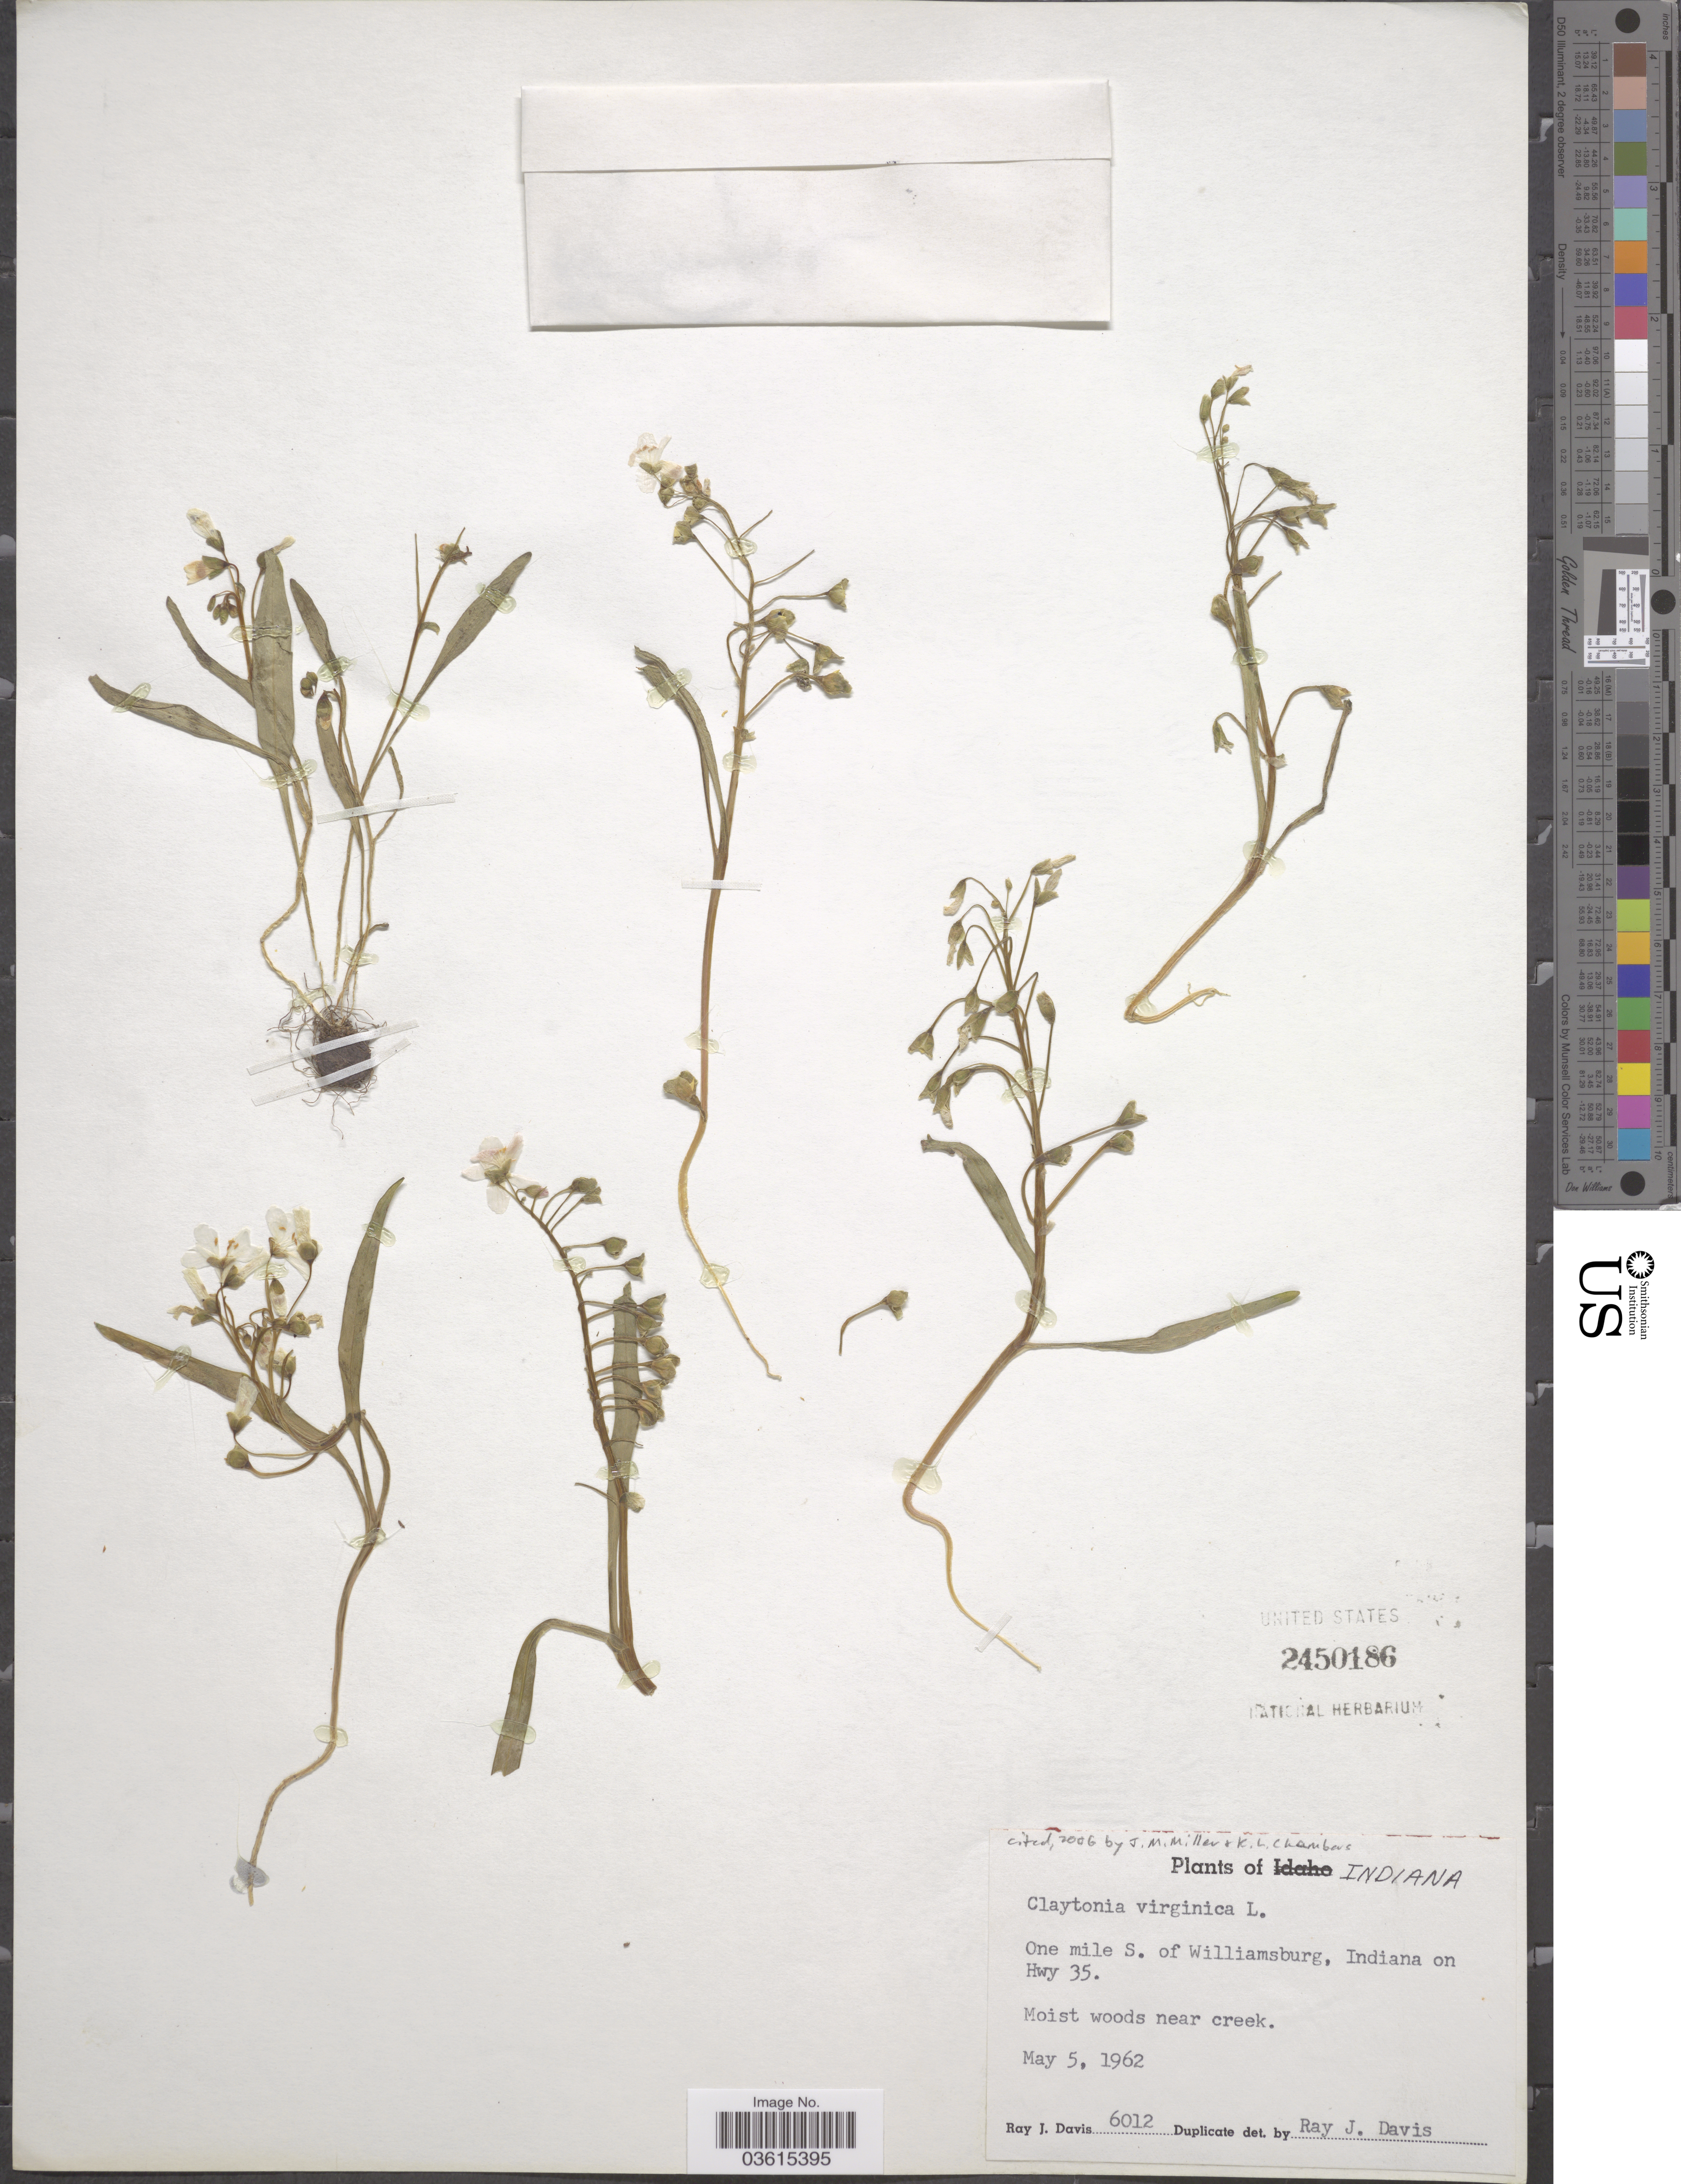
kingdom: Plantae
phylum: Tracheophyta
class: Magnoliopsida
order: Caryophyllales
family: Montiaceae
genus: Claytonia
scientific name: Claytonia virginica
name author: L.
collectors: R. Davis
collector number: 6012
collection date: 1962-05-05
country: United States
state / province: Indiana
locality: One mile S. of Williamsburg, Indiana on Hwy 35.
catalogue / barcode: US 2450186